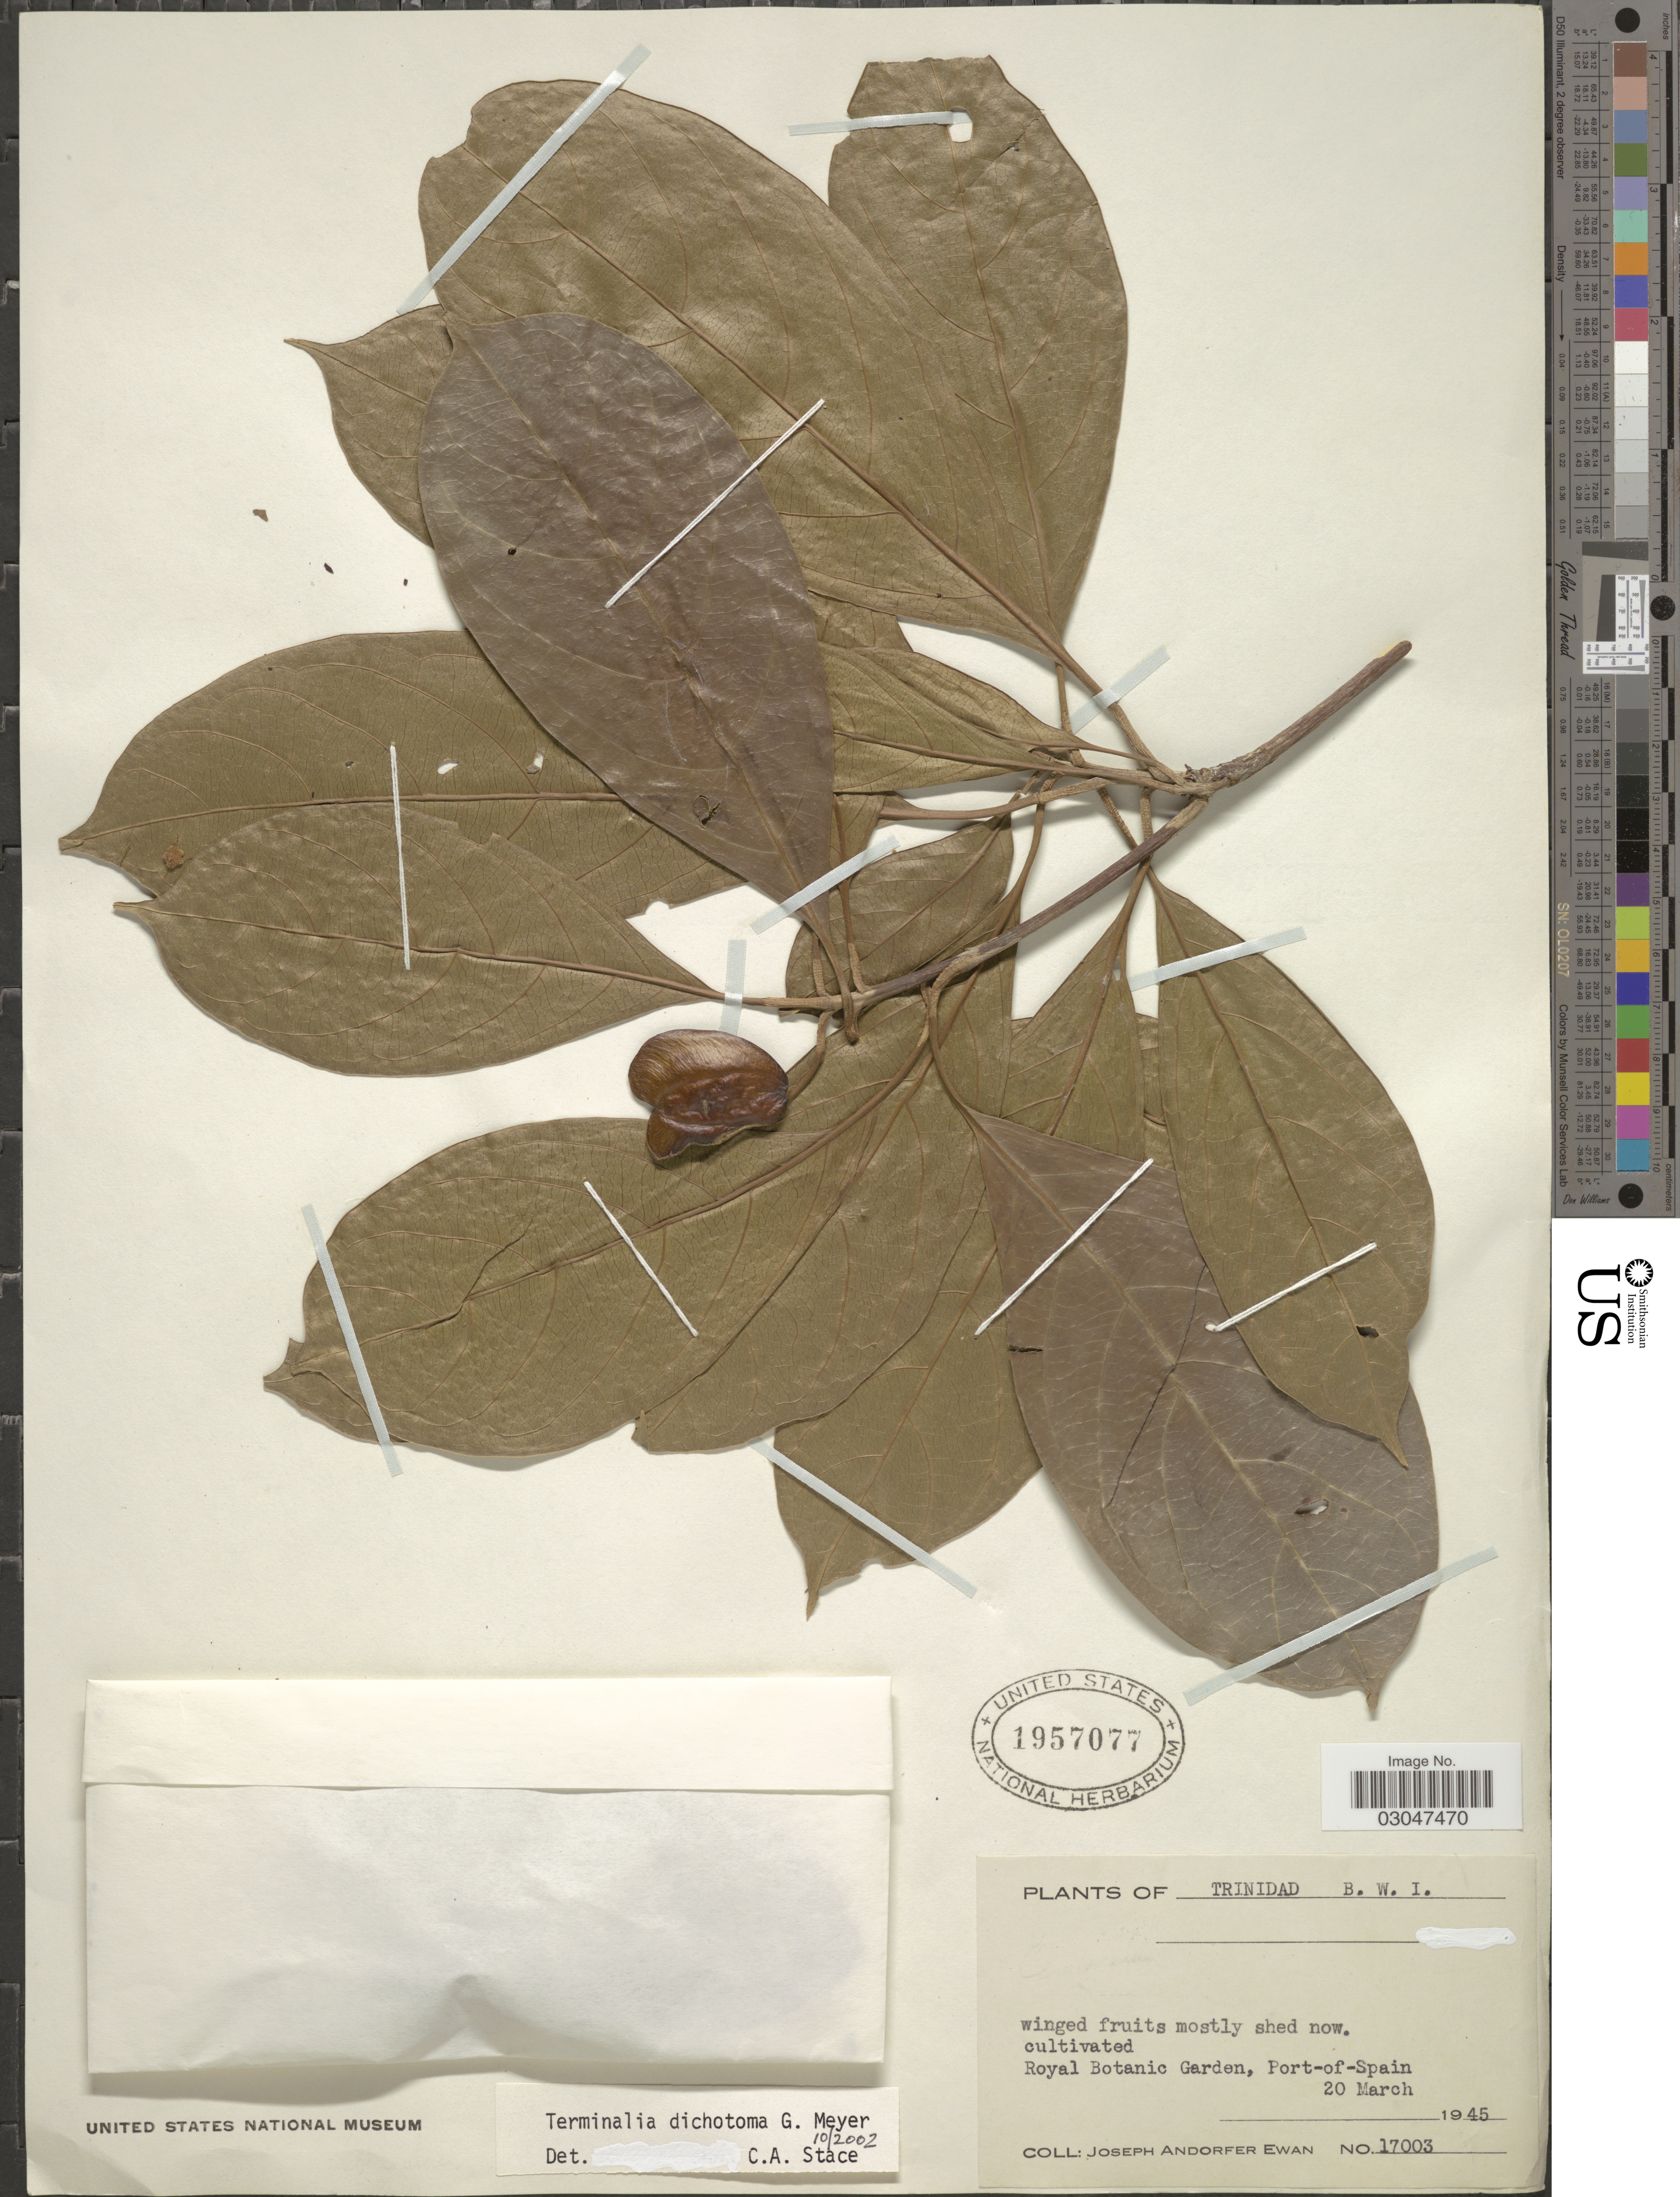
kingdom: Plantae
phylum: Tracheophyta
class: Magnoliopsida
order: Myrtales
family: Combretaceae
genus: Terminalia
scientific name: Terminalia dichotoma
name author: G. Mey.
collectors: J. A. Ewan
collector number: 17003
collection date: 1945-03-20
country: Trinidad and Tobago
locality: Trinidad B. W. I. Royal Botanic Garden, Port-of-Spain.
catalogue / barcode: US 1957077